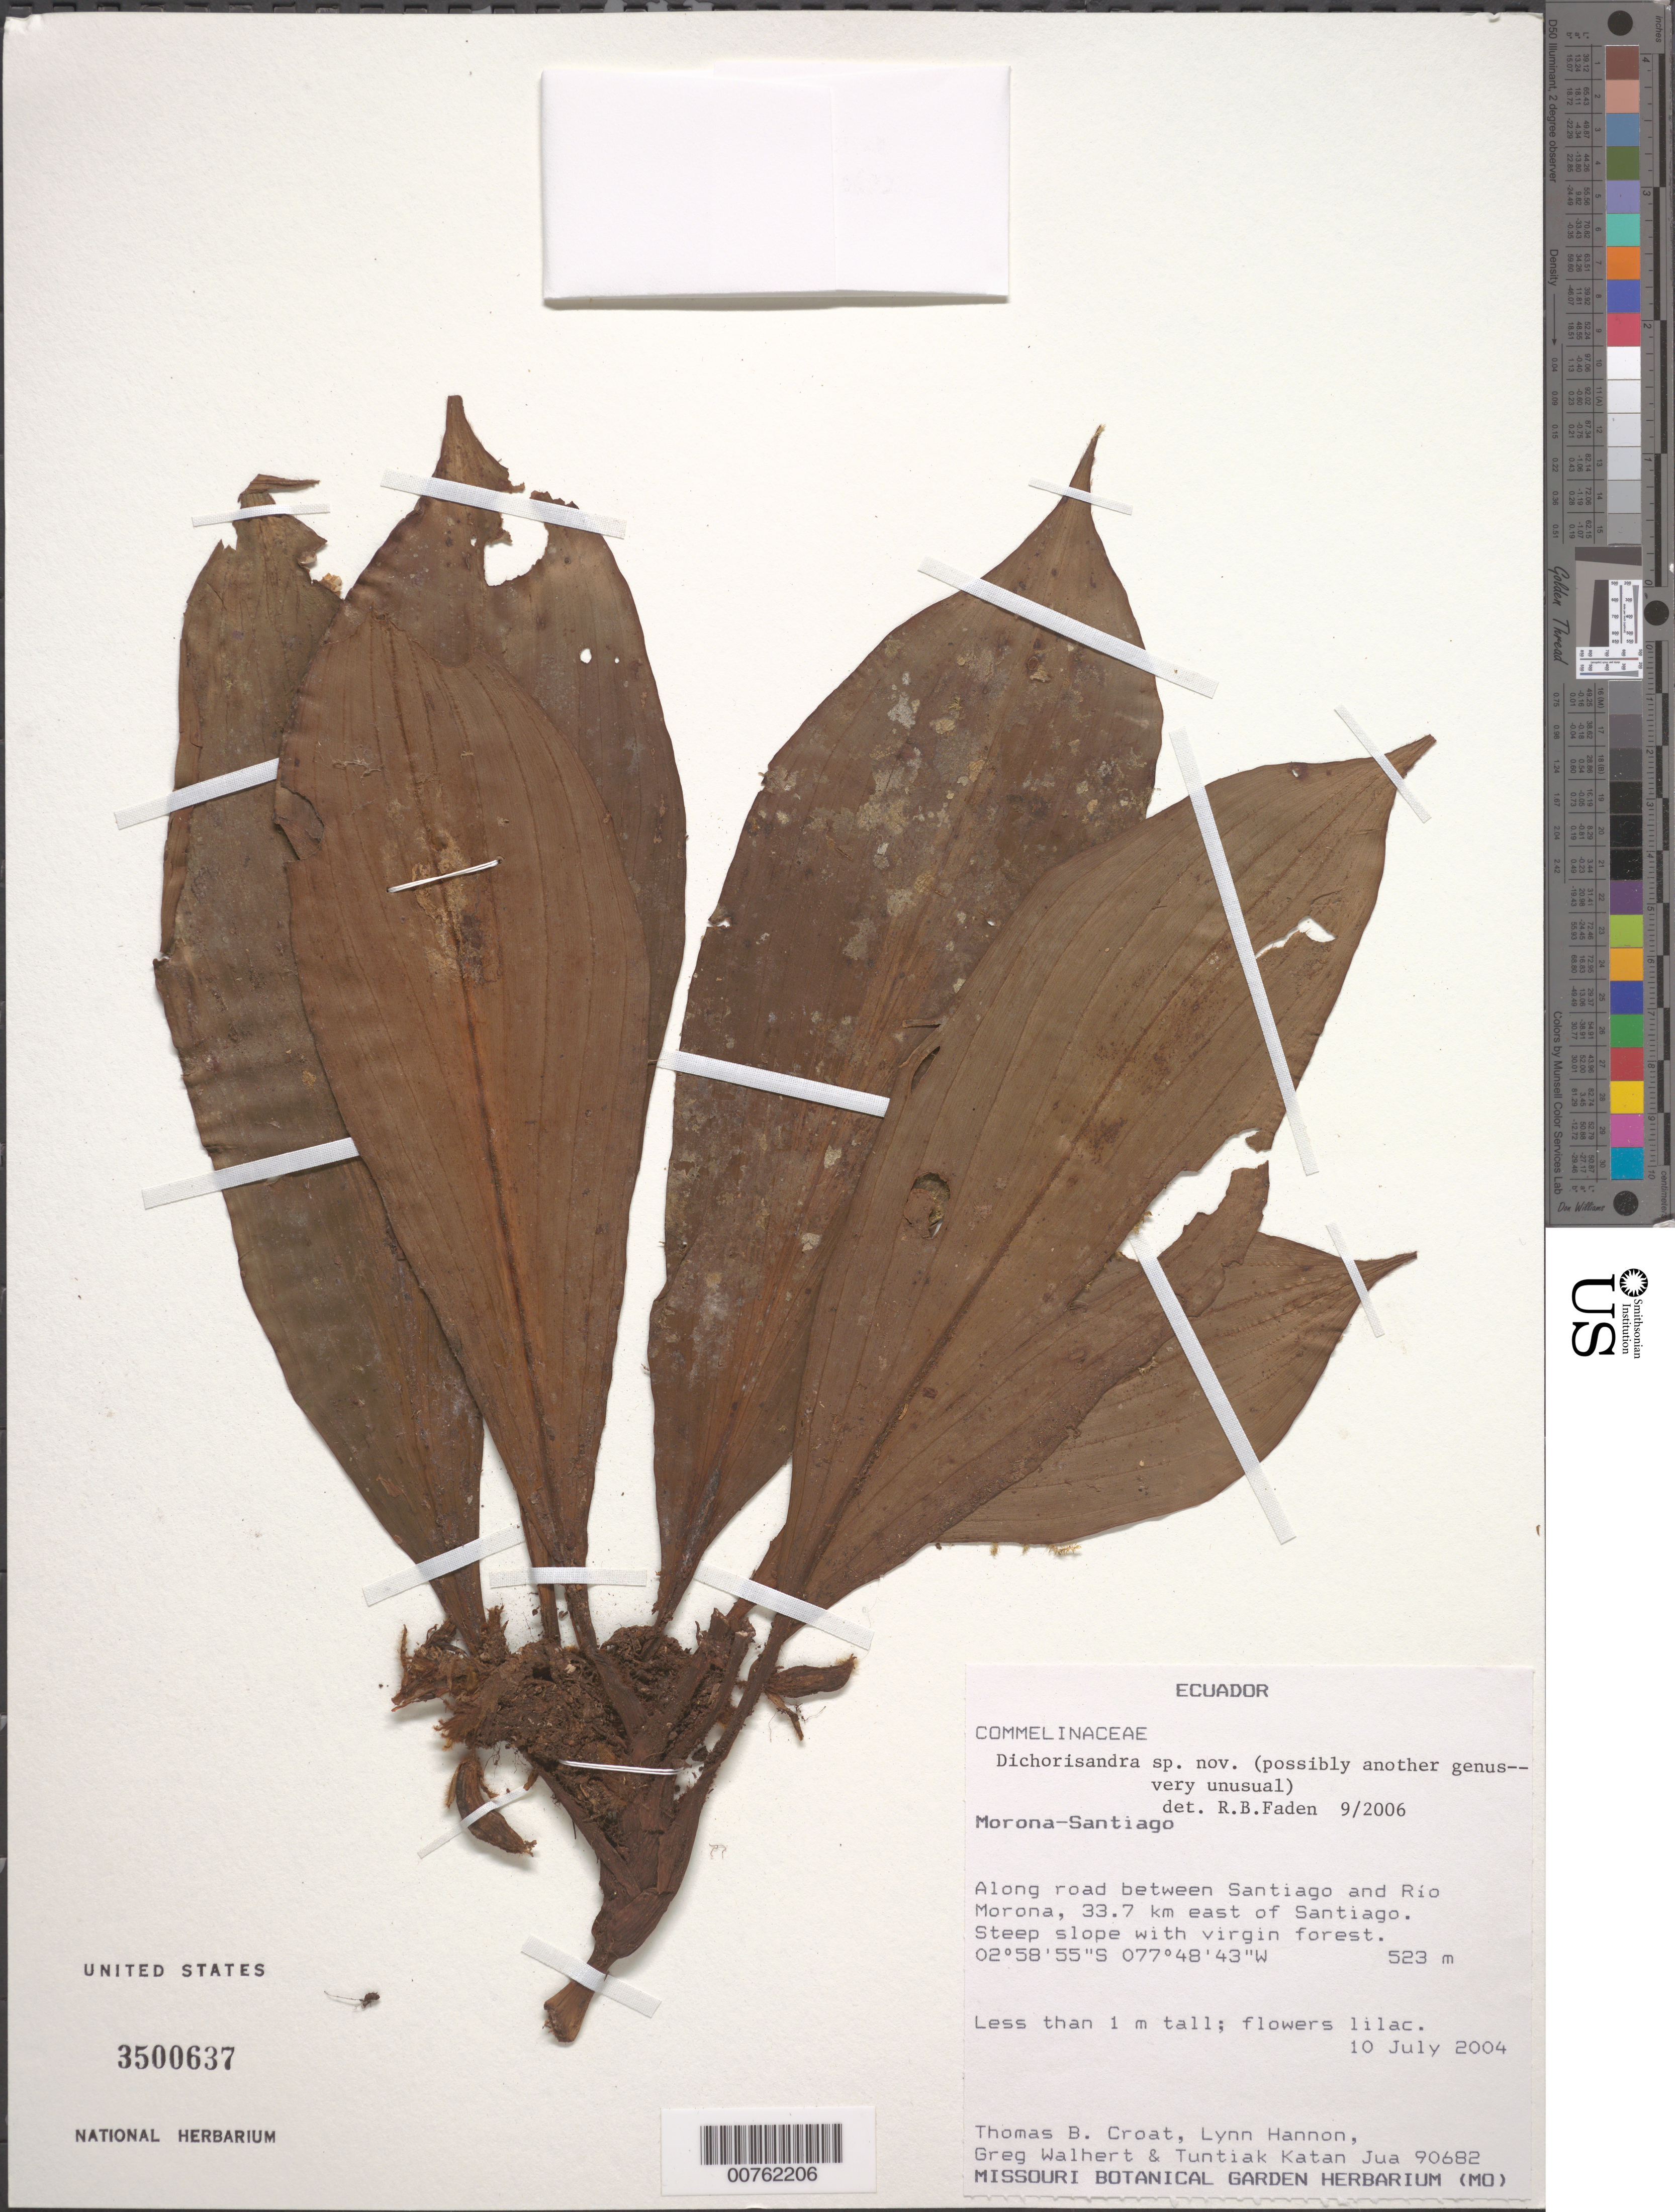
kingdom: Plantae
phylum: Tracheophyta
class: Liliopsida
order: Commelinales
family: Commelinaceae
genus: Dichorisandra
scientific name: Dichorisandra sp. nov.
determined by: Faden, Robert B., (US), Smithsonian Institution - National Museum of Natural History (UNITED STATES)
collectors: T. B. Croat et al.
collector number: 90682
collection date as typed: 10 Jul 2004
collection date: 2004-07-10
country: Ecuador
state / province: Morona-Santiago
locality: Along road between Santiago and Rio Morona, 33.7 km E of Santiago. Steep slope with virgin forest.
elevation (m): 523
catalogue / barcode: US 3500637